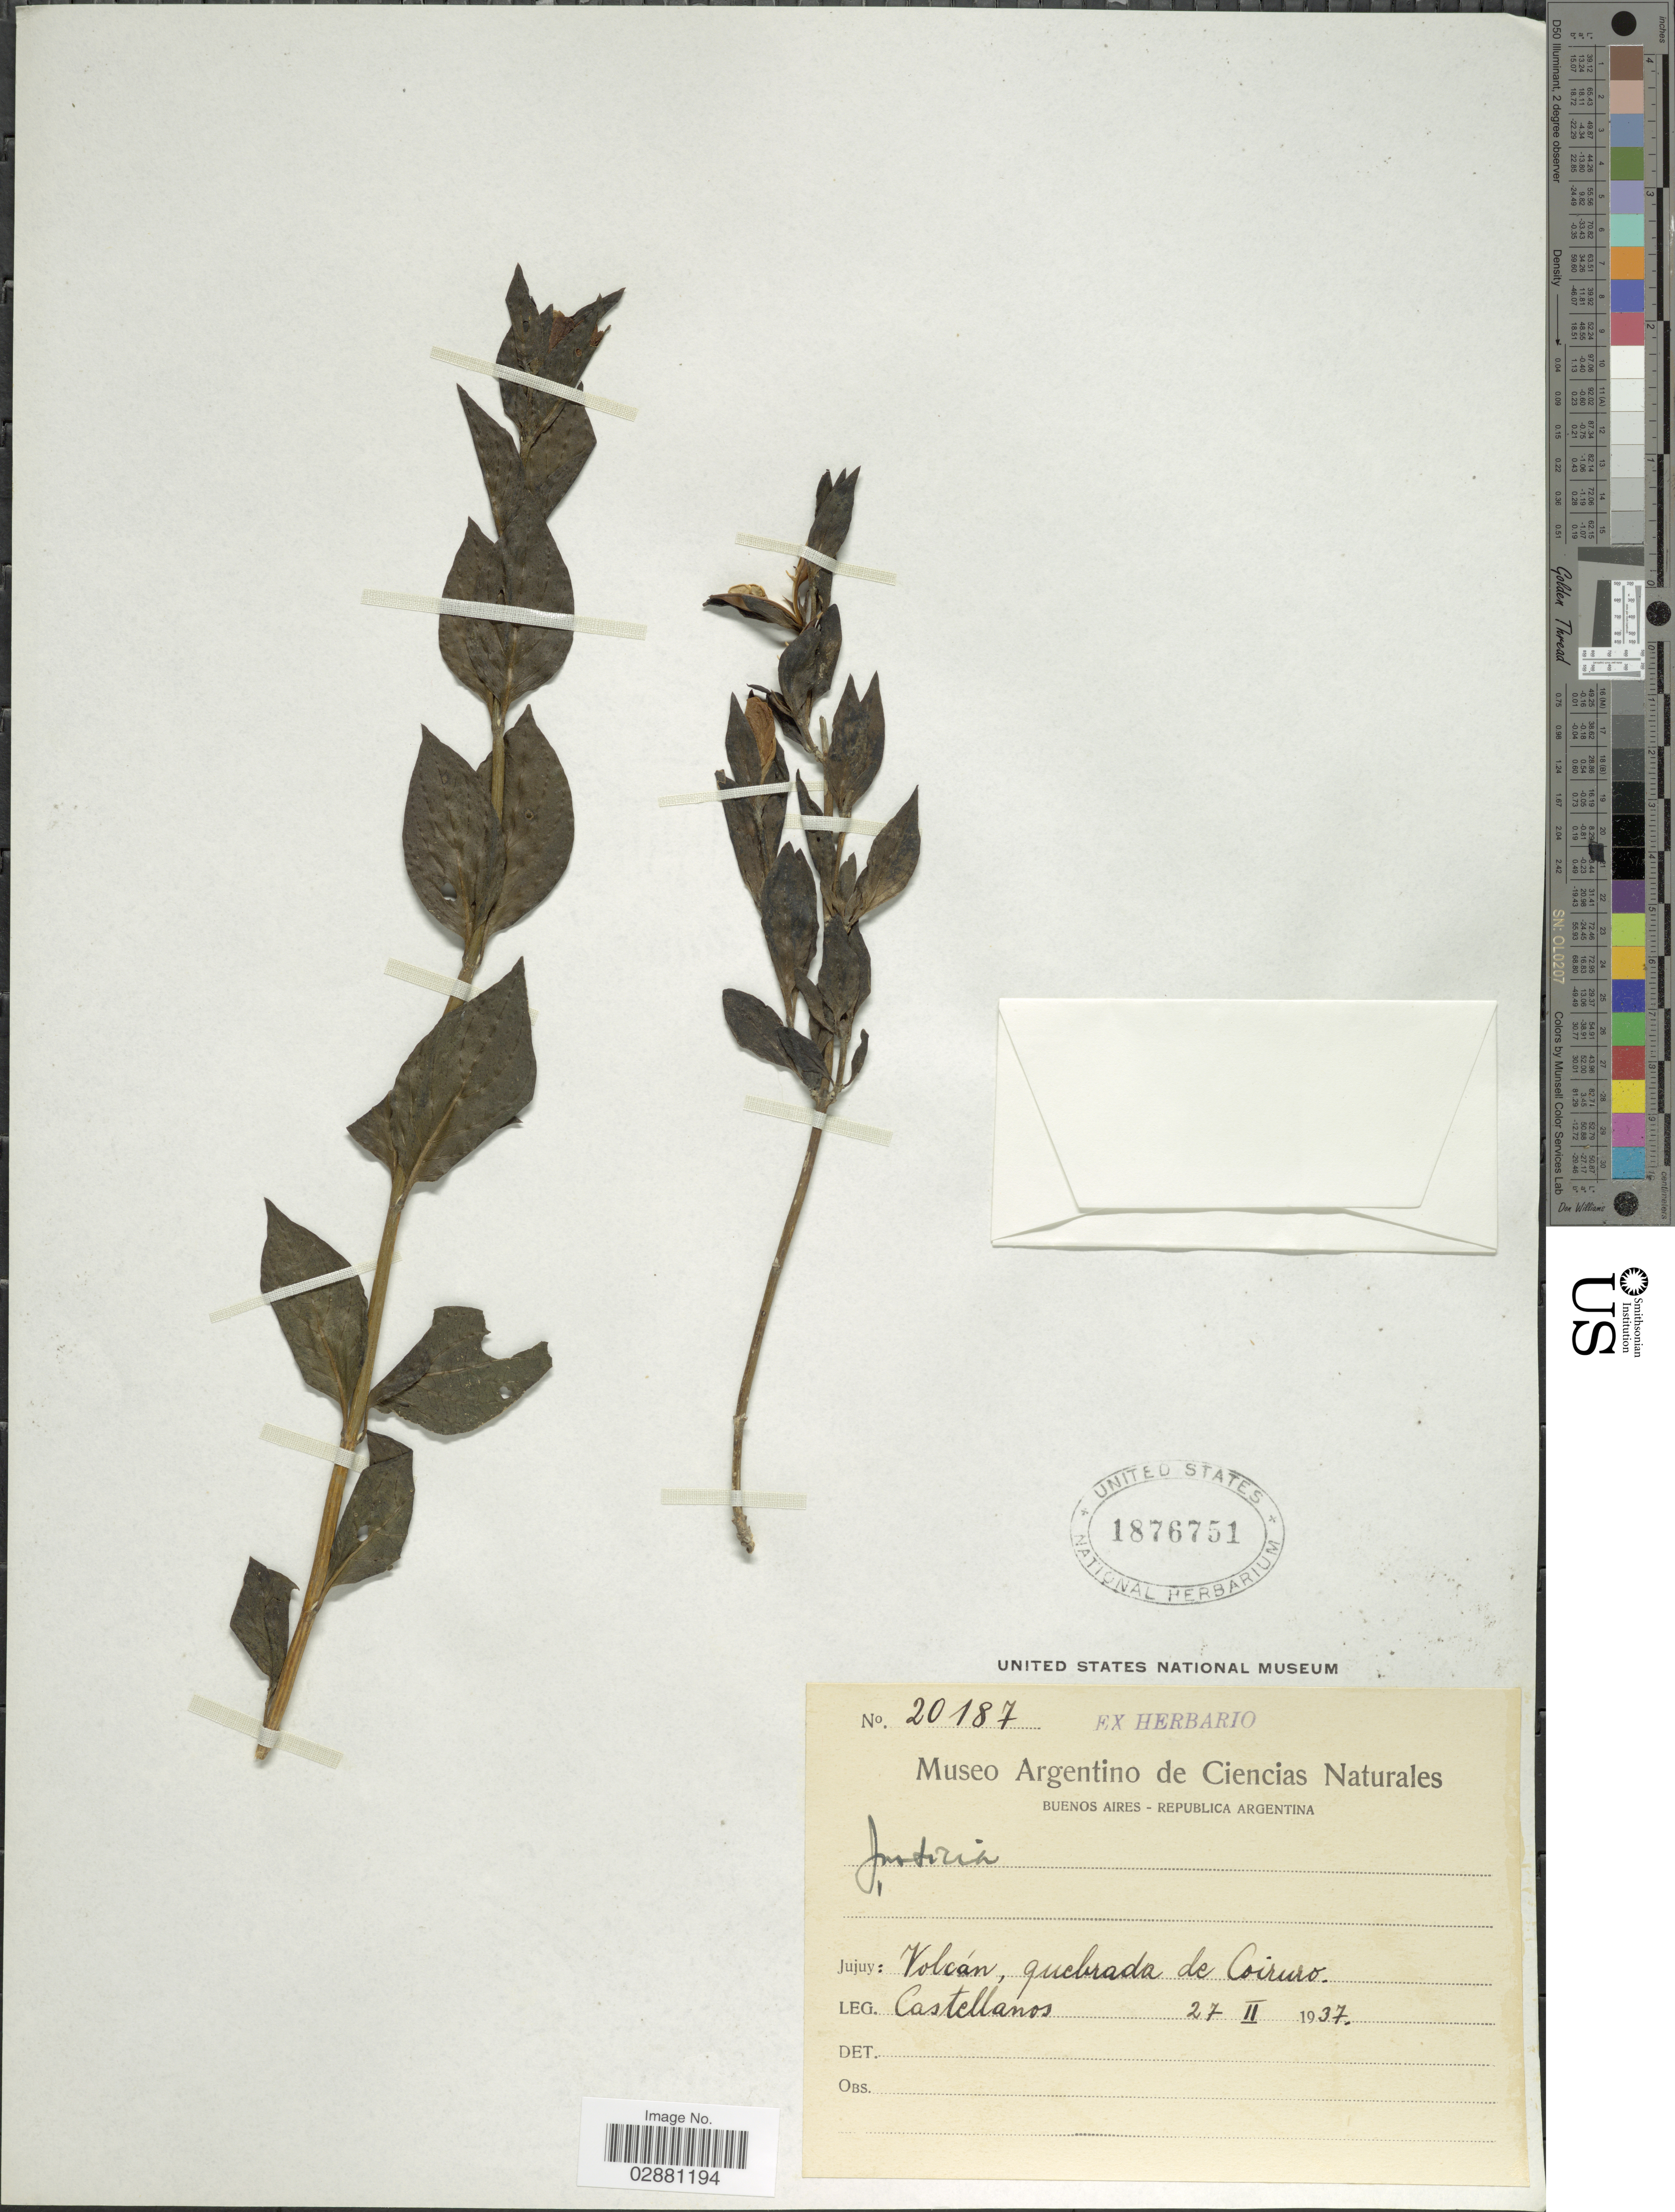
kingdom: Plantae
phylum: Tracheophyta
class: Magnoliopsida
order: Lamiales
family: Acanthaceae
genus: Justicia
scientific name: Justicia tweediana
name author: (Nees) Griseb.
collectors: -- Castellanos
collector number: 20187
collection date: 1937-02-27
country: Argentina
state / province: Jujuy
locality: Volcán, quebrada de Coiruro.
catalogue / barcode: US 1876751